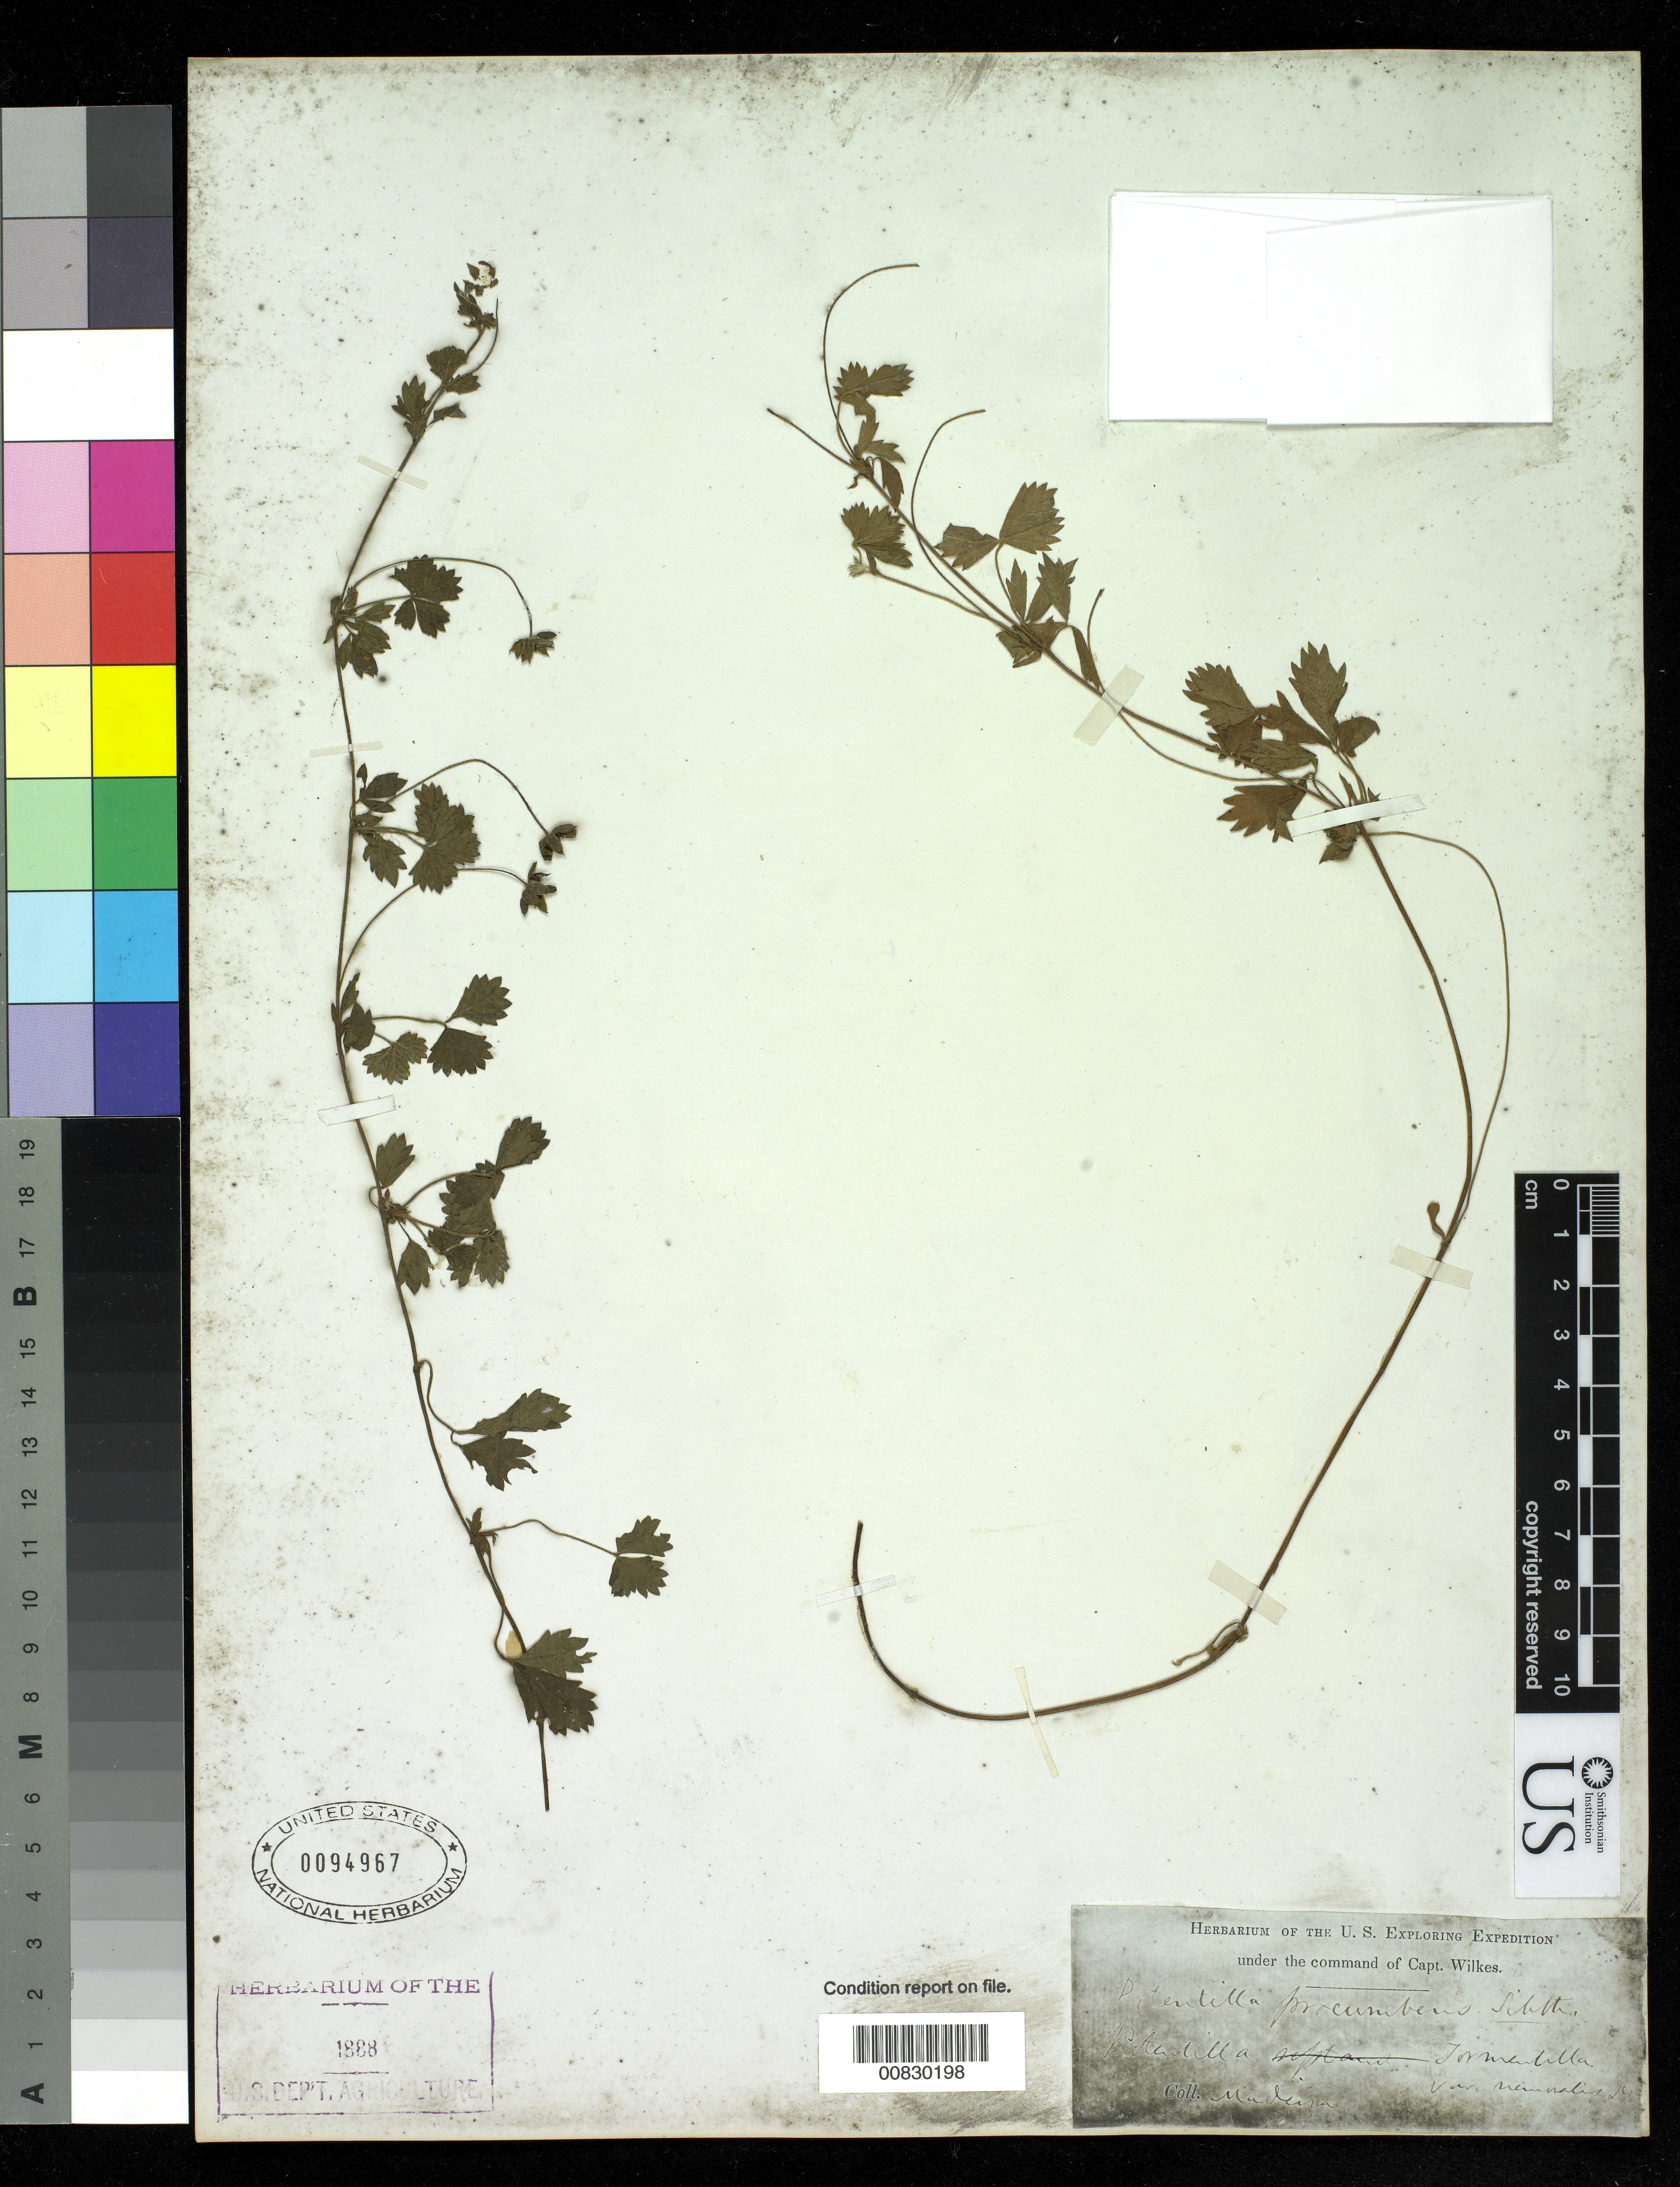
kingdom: Plantae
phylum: Tracheophyta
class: Magnoliopsida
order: Rosales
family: Rosaceae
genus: Potentilla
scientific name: Potentilla procumbens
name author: Sibth.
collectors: Wilkes Explor. Exped.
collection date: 1838/1842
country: Portugal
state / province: Madeira (Aut. Reg.)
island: Madeira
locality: Funchal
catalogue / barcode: US 94967